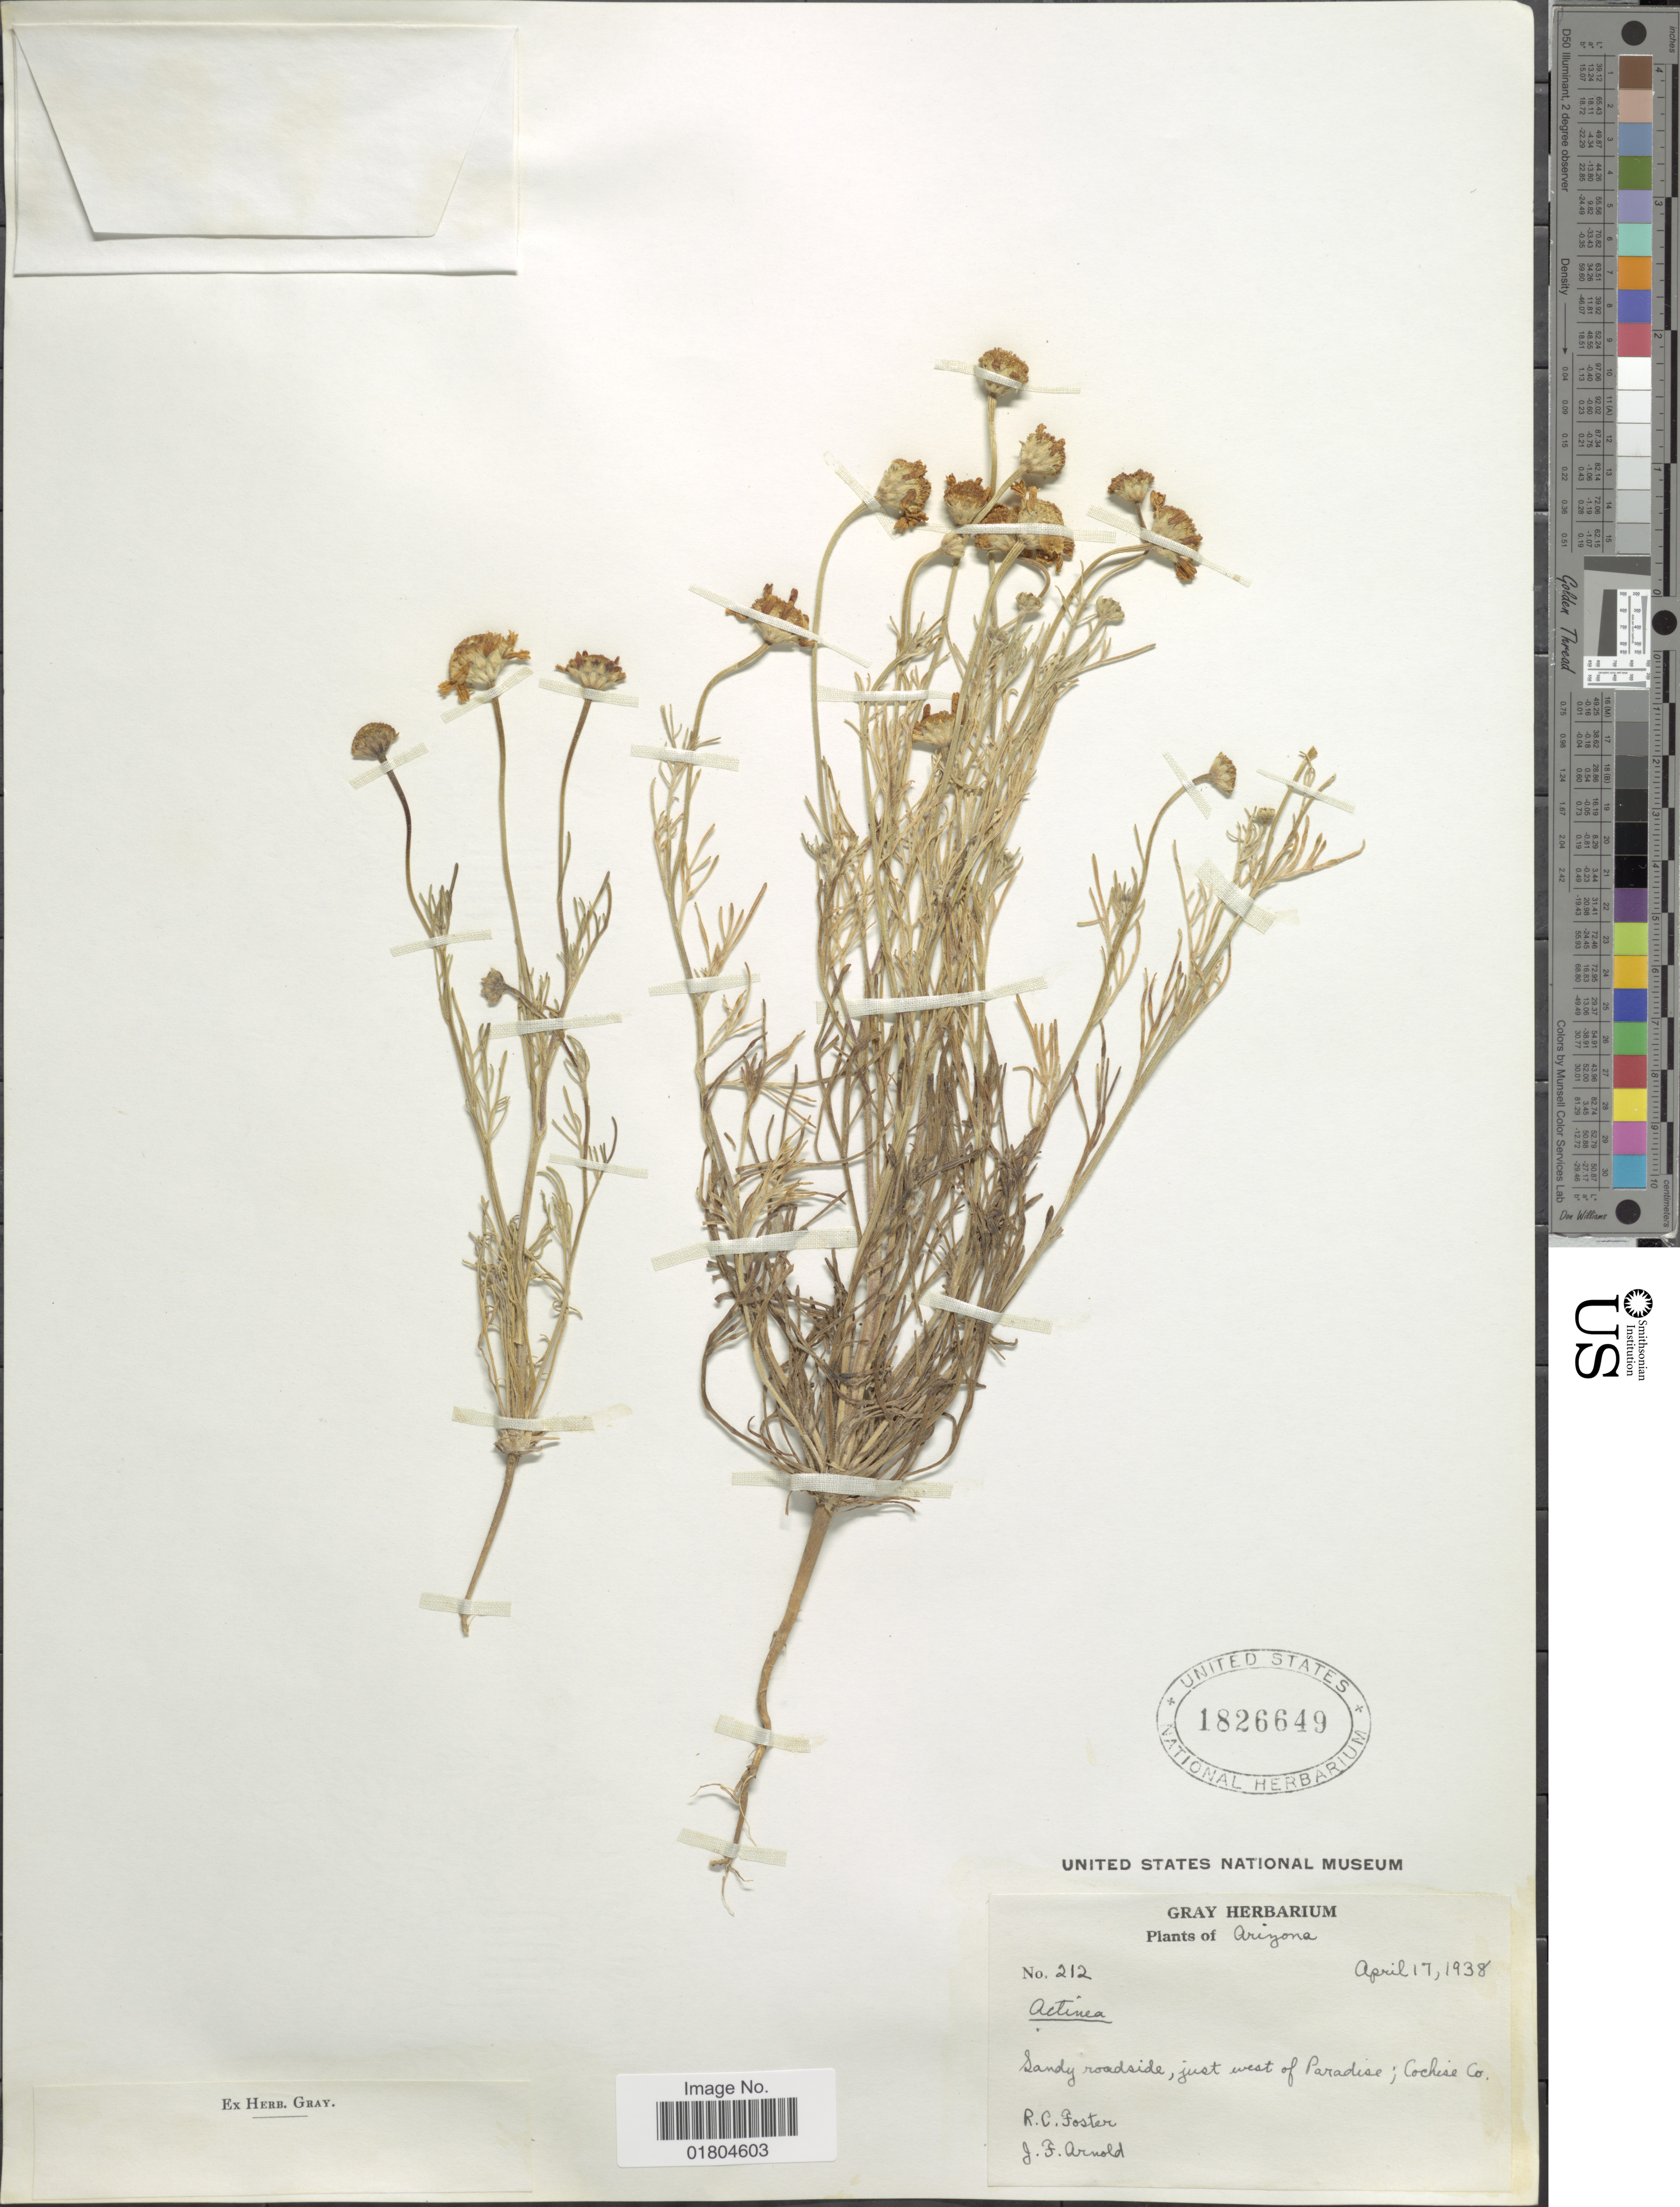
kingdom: Plantae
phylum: Tracheophyta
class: Magnoliopsida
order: Asterales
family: Asteraceae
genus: Hymenoxys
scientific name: Hymenoxys odorata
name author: DC.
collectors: R. C. Foster & J. F. Arnold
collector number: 212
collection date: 1938-04-17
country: United States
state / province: Arizona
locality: Just west of Paradise; Cochise Co.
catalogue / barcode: US 1826649